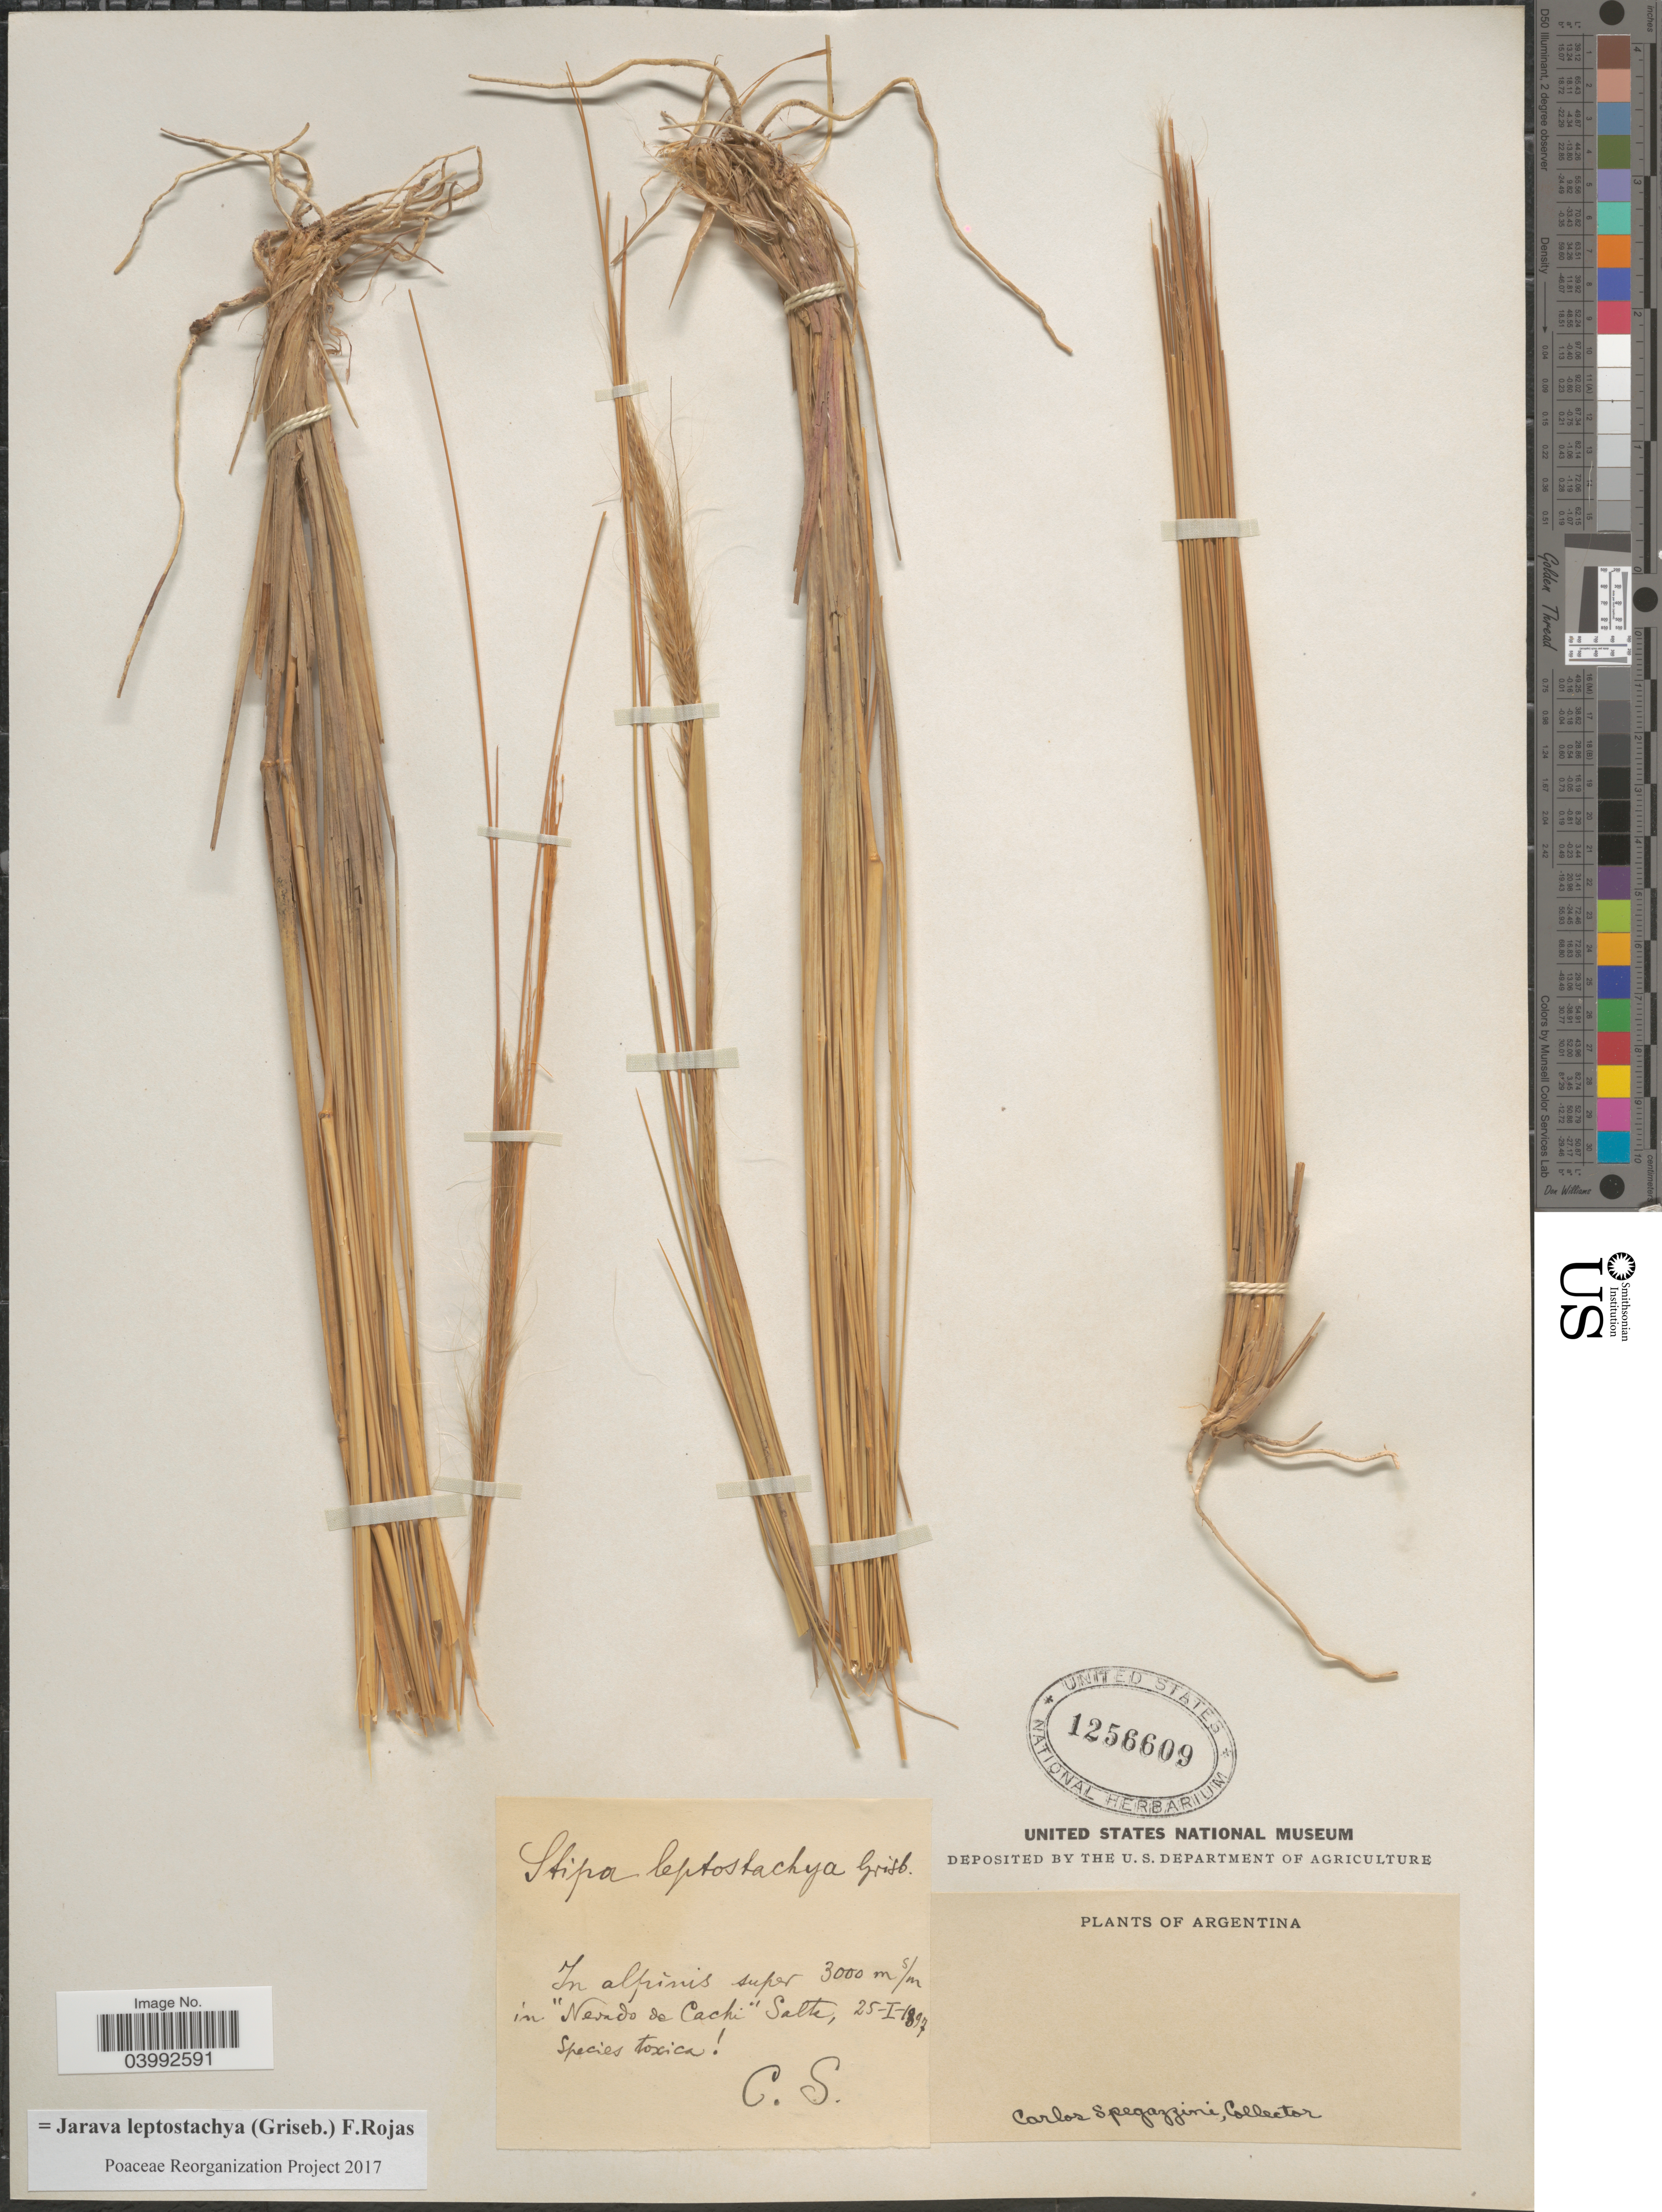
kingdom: Plantae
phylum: Tracheophyta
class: Liliopsida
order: Poales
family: Poaceae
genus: Jarava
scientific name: Jarava leptostachya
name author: (Griseb.) F. Rojas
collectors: C. L. Spegazzini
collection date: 1897-01-25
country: Argentina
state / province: Salta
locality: In alpinis super in "Nevado de Cachi" Salta.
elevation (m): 3000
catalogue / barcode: US 1256609